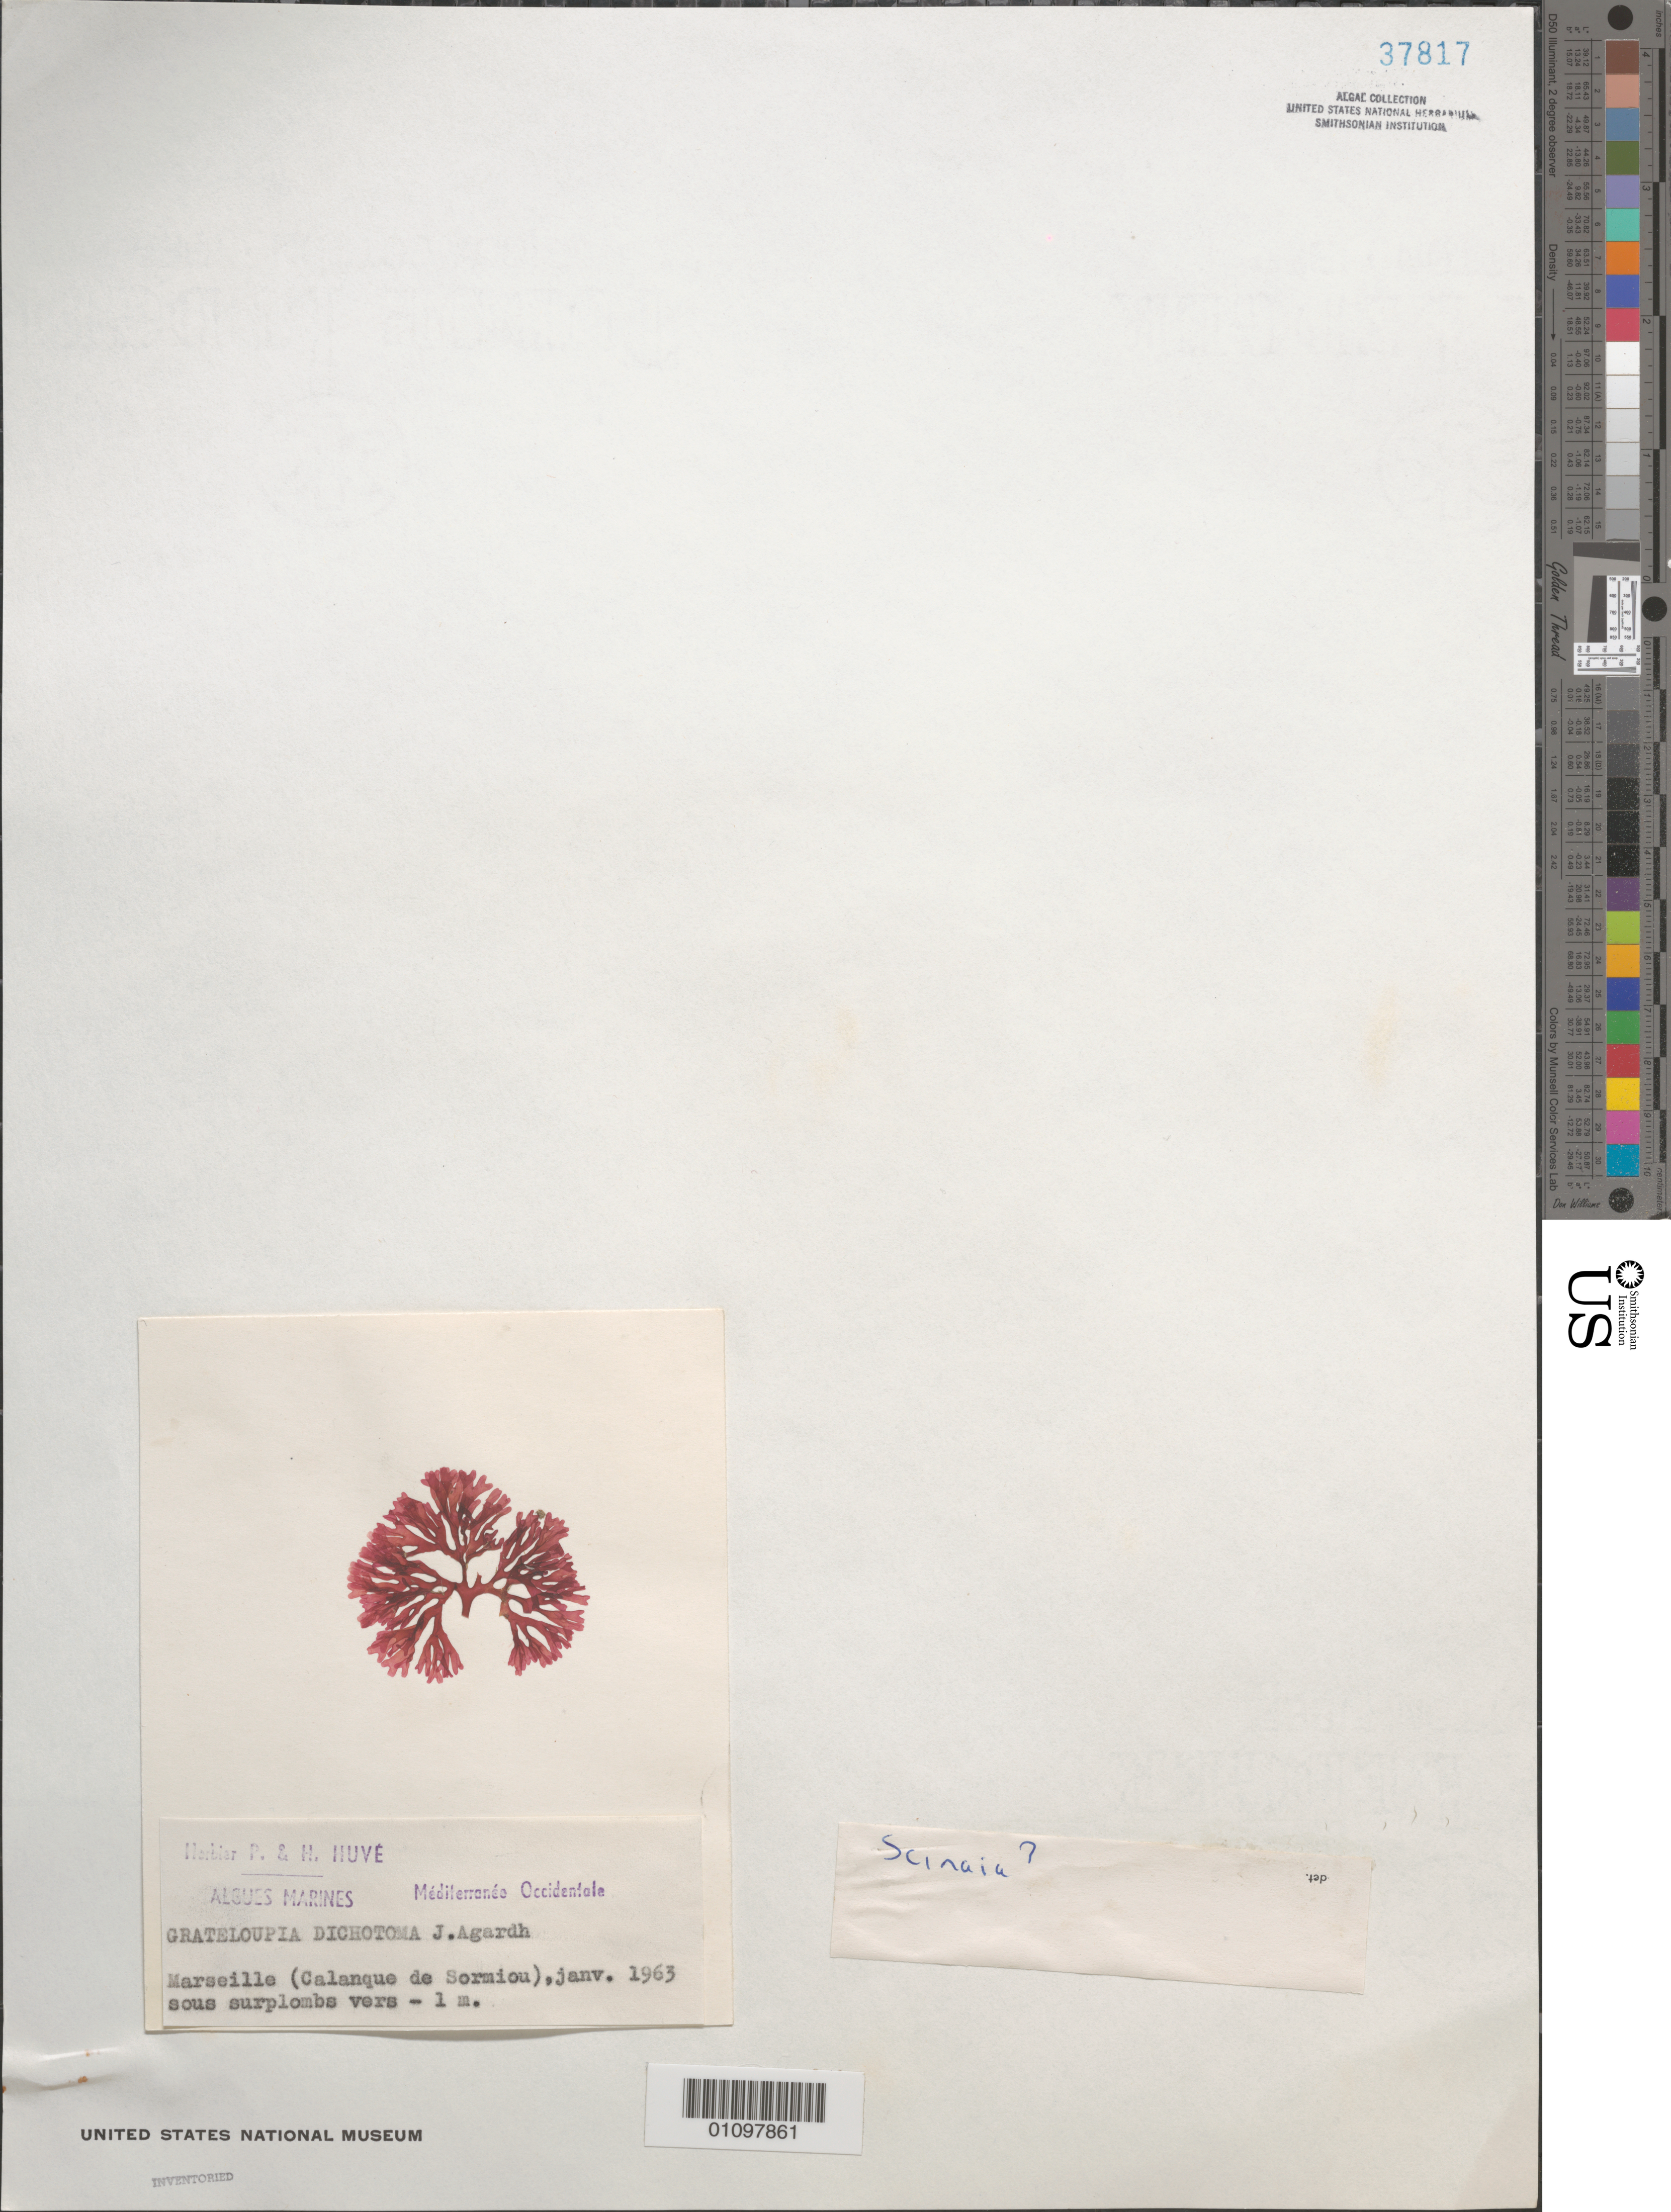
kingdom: Plantae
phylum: Rhodophyta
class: Florideophyceae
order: Nemaliales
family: Scinaiaceae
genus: Scinaia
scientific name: Scinaia sp.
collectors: P. Huve & H. Huve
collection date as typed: Jan 1963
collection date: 1963-01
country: France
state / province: Provence-Alpes-Côte d'Azur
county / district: Bouches-du-Rhône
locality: Calanque de Sormiou, Marseille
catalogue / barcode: US 37817